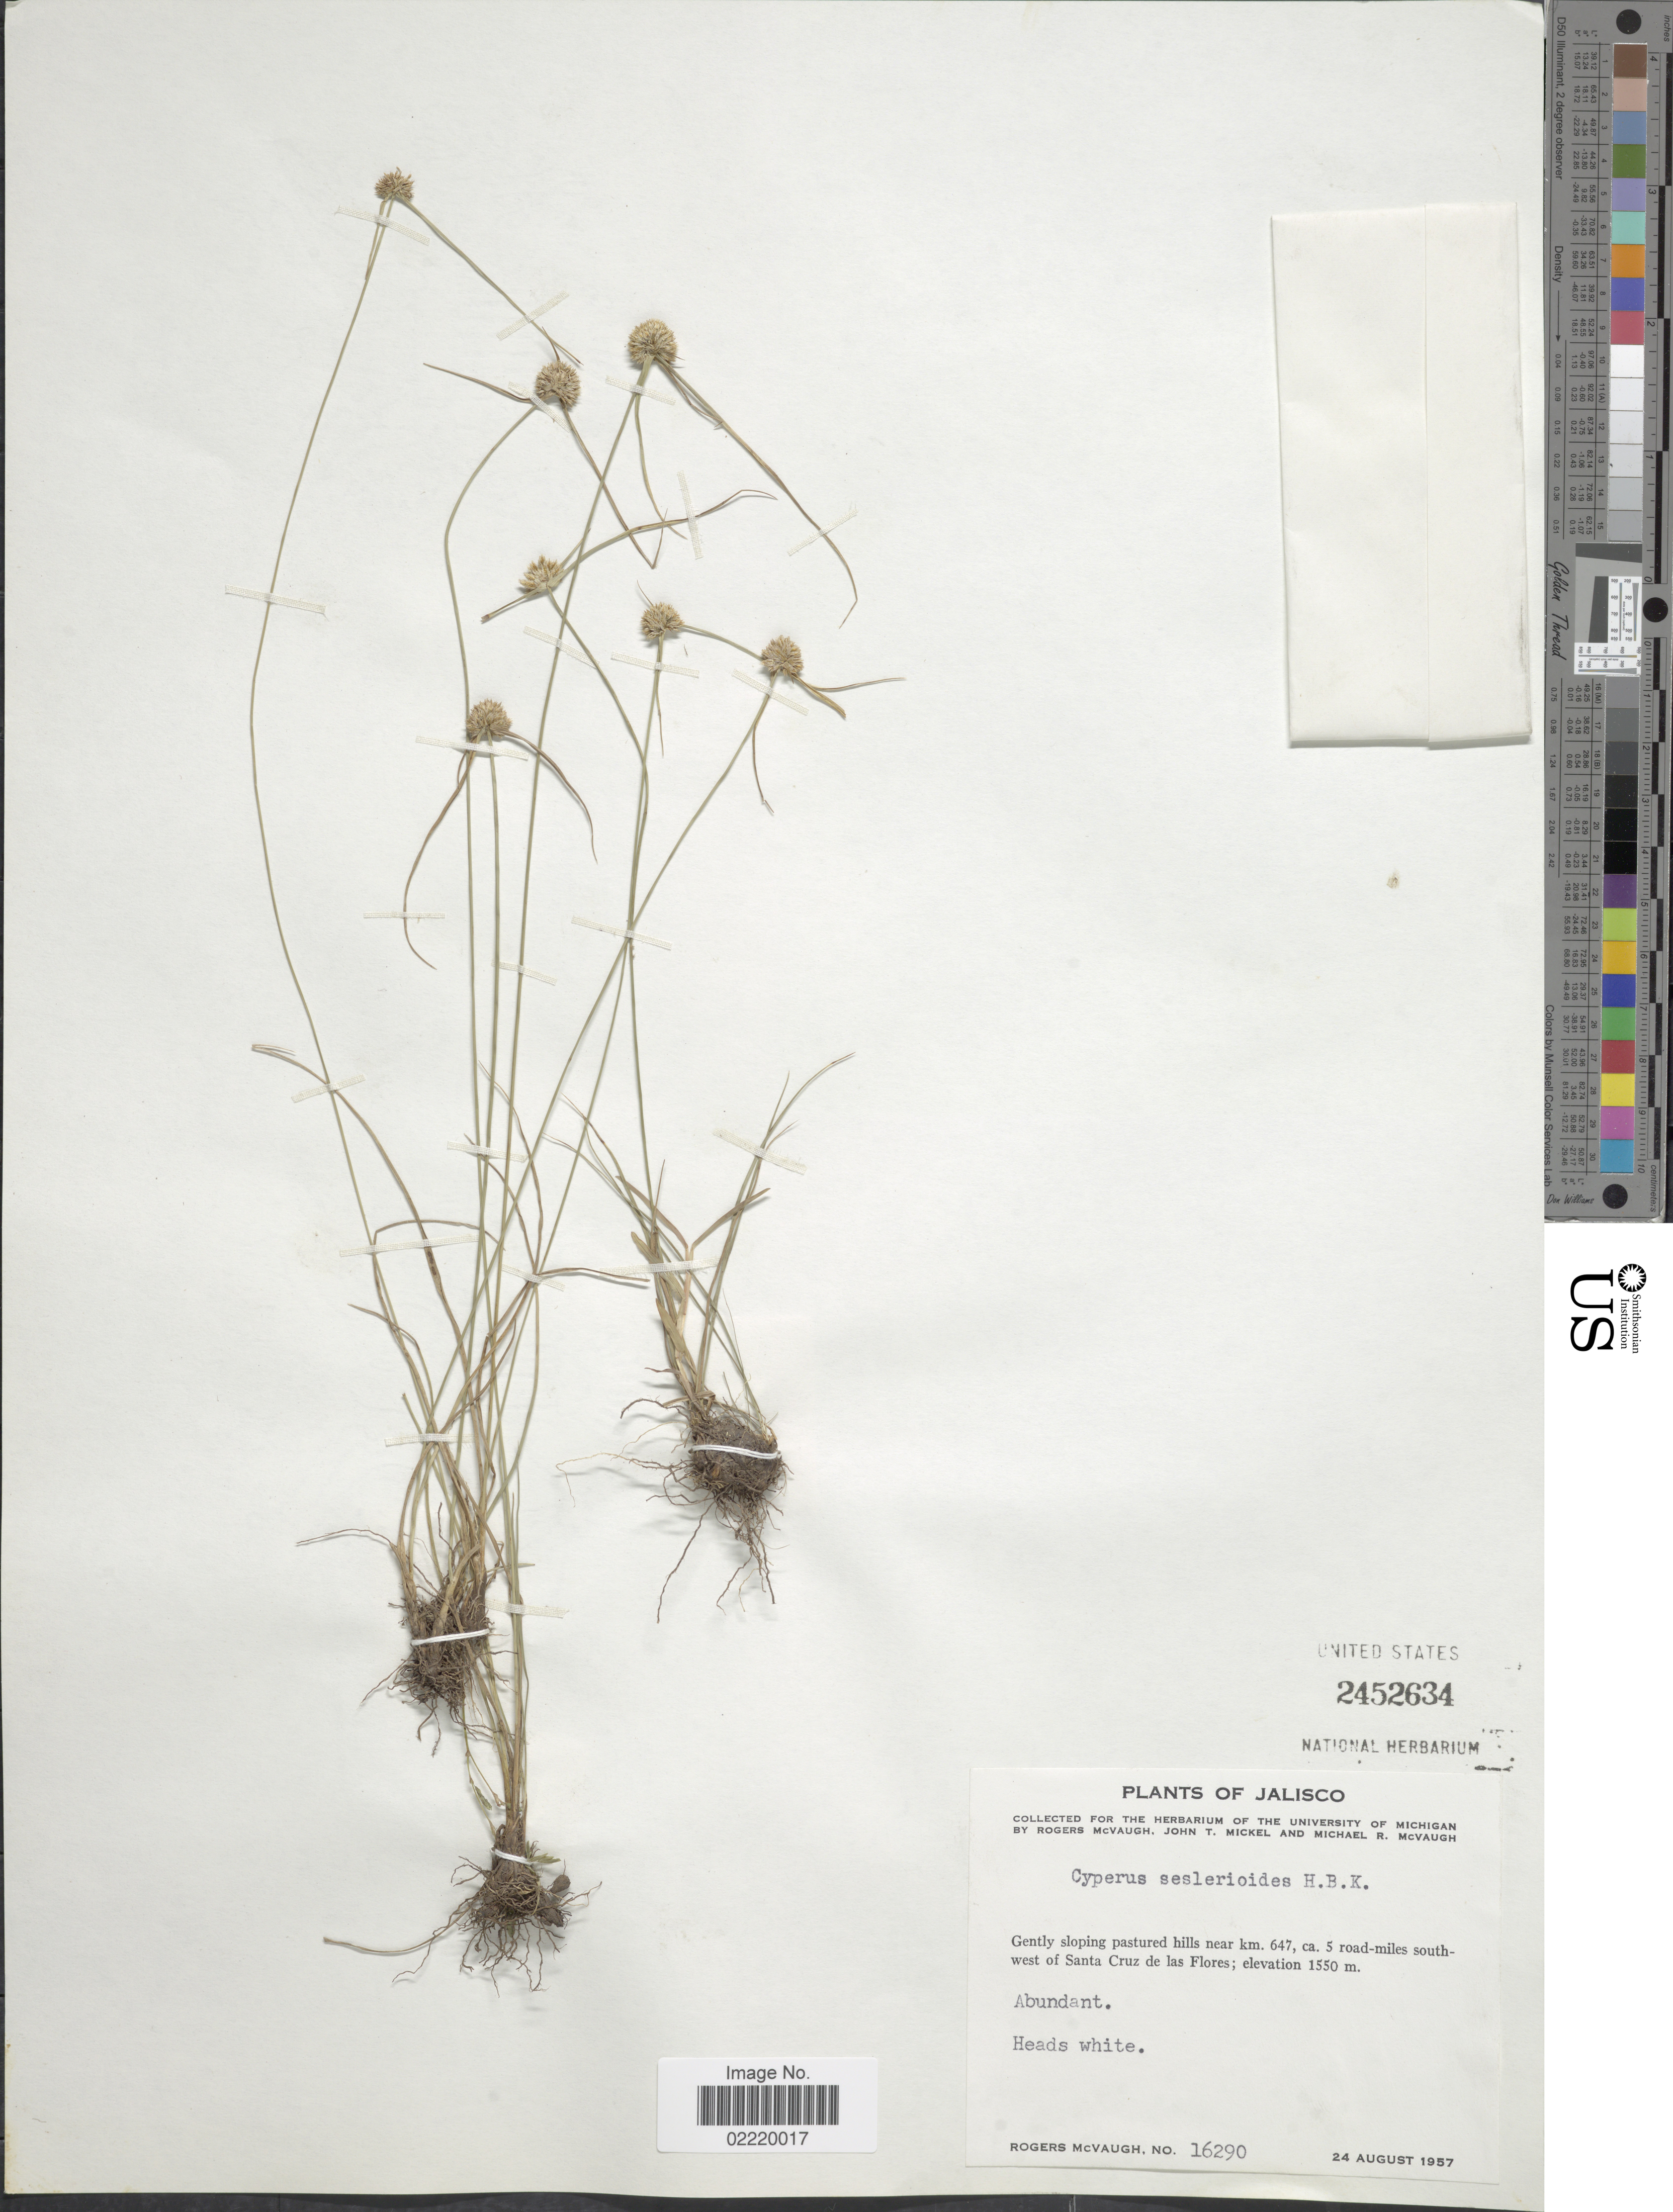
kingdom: Plantae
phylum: Tracheophyta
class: Liliopsida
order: Poales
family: Cyperaceae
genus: Cyperus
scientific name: Cyperus seslerioides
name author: Kunth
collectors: R. McVaugh, J. T. Mickel & R. McVaugh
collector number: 16290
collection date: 1957-08-24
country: Mexico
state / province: Jalisco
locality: Gently sloping pastured hills near km. 647, ca. 5 road-miles south-west of Santa Cruz de las Flores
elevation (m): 1550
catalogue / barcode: US 2452634